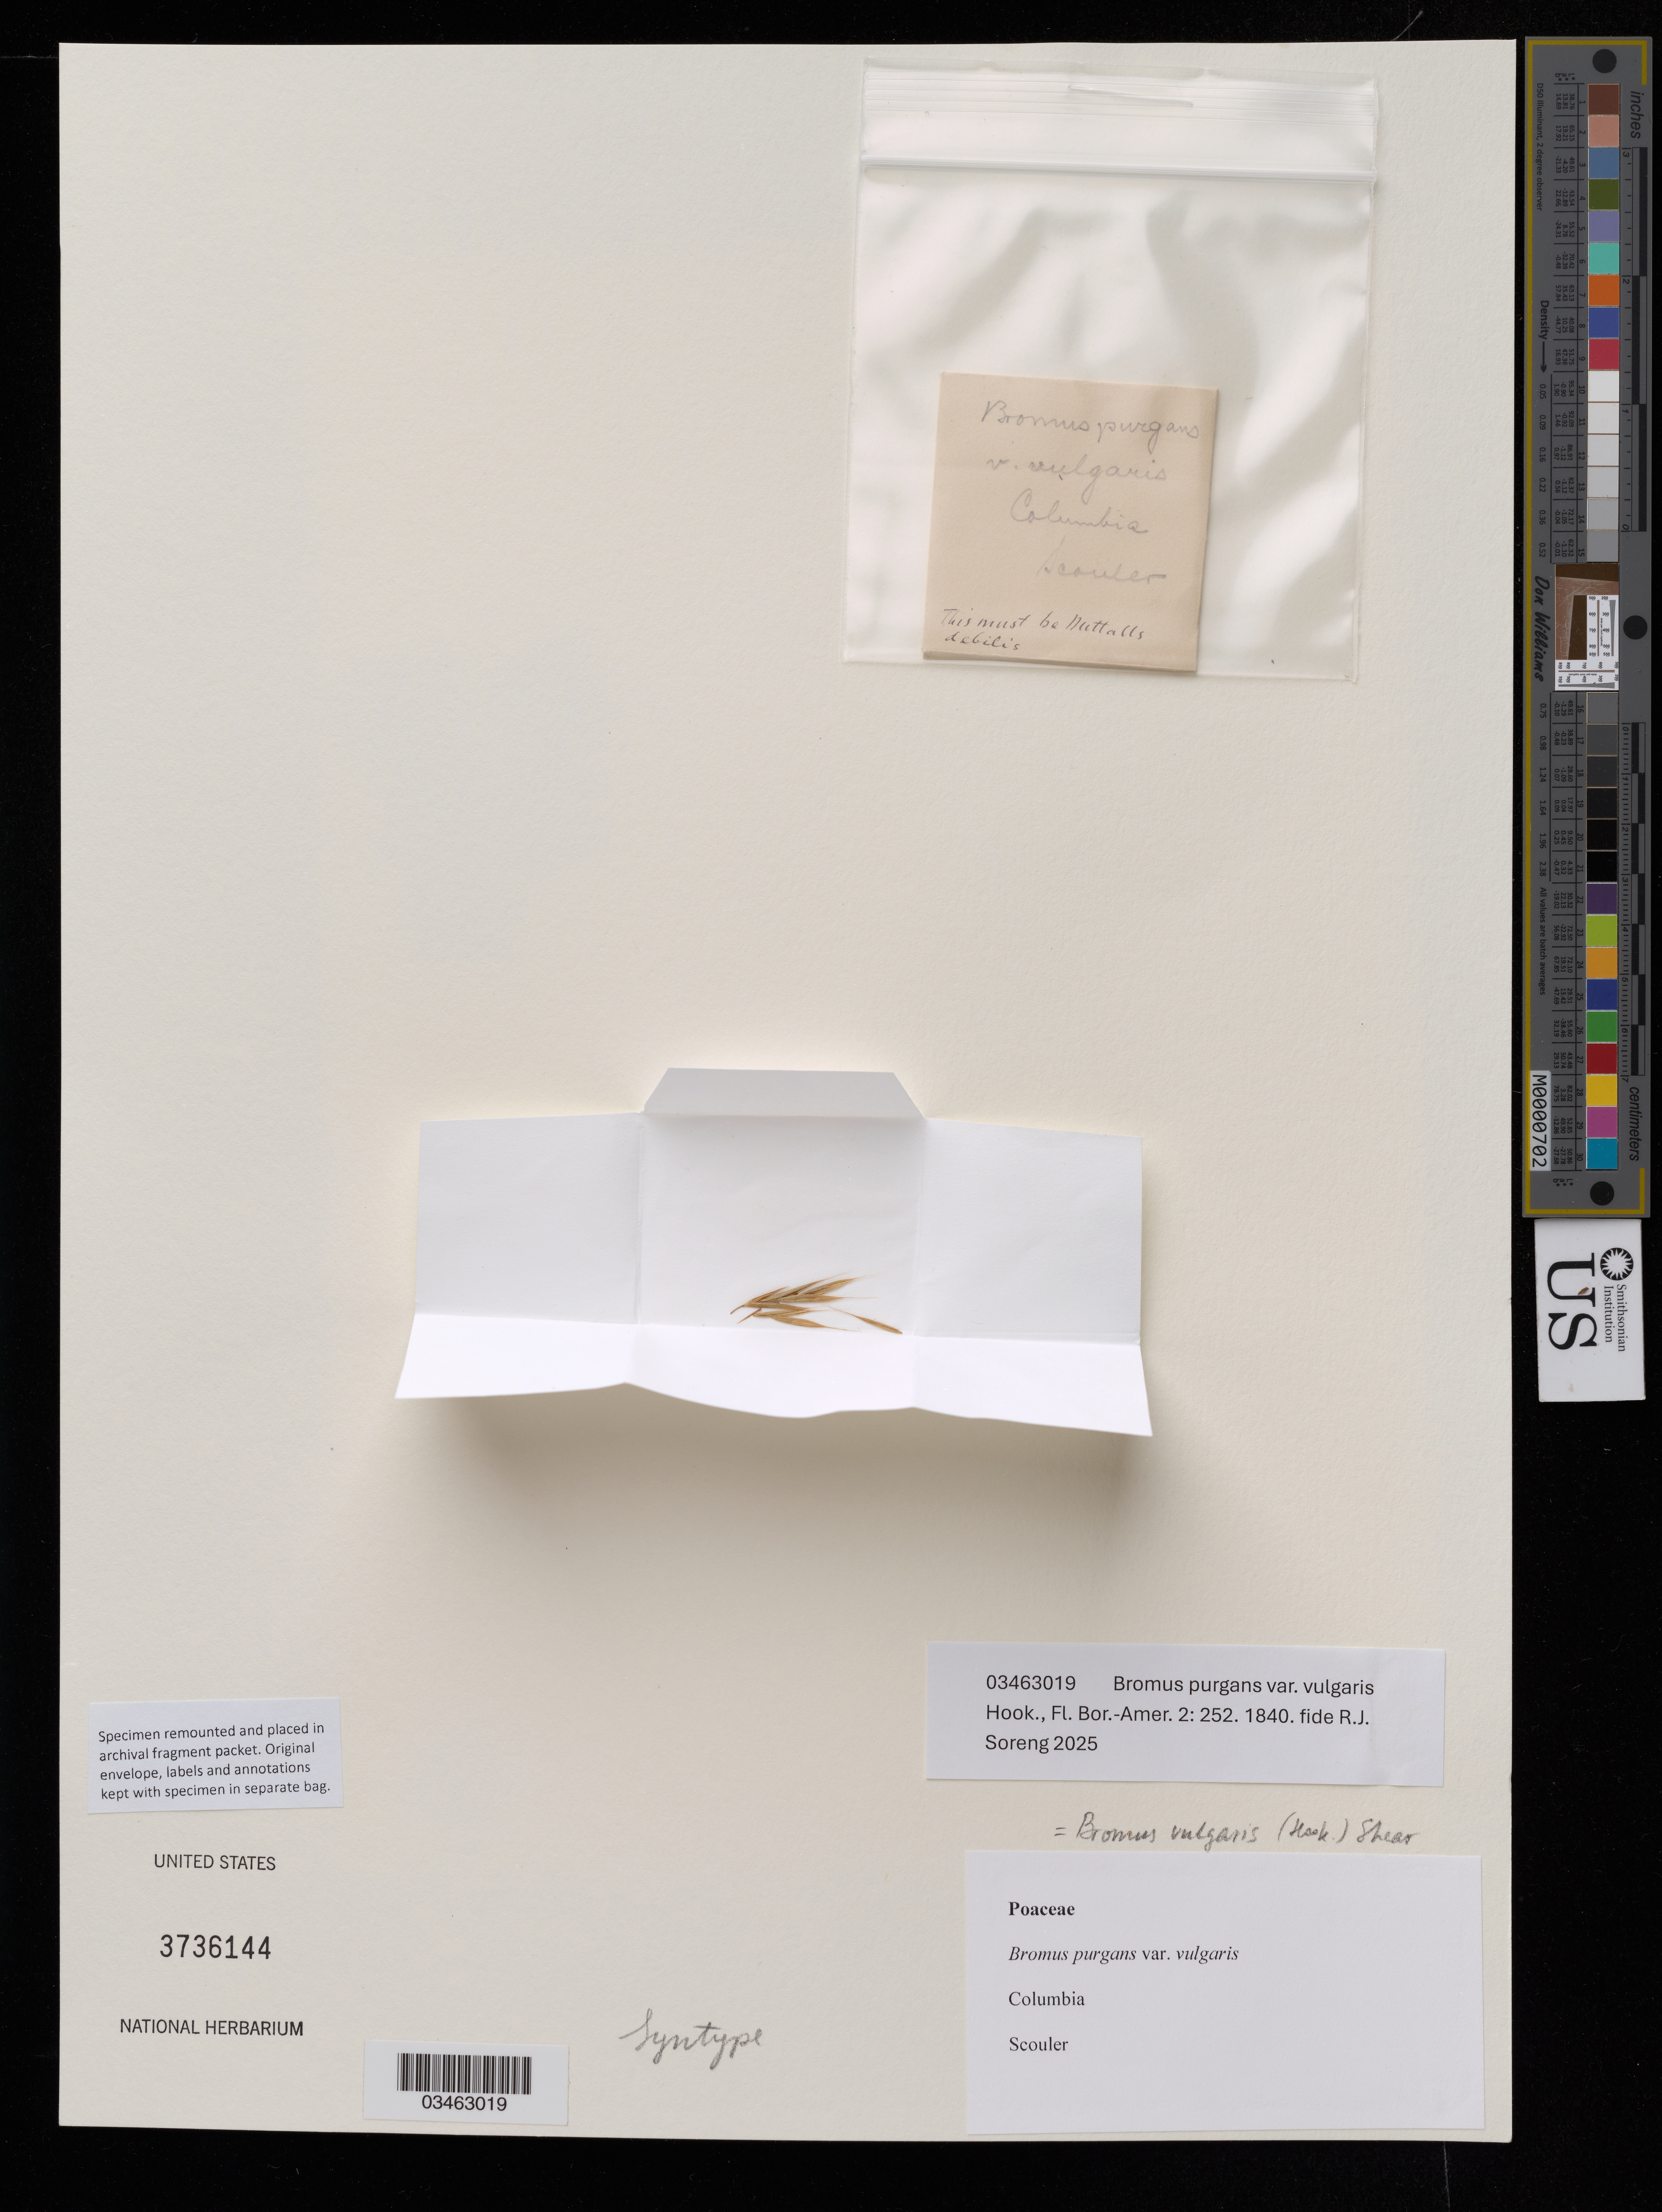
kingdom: Plantae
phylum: Tracheophyta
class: Liliopsida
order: Poales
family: Poaceae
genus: Bromus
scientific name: Bromus purgans var. vulgaris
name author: Hack. in Hook. f.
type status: Syntype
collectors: -. Scouler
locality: Columbia.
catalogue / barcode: US 3736144